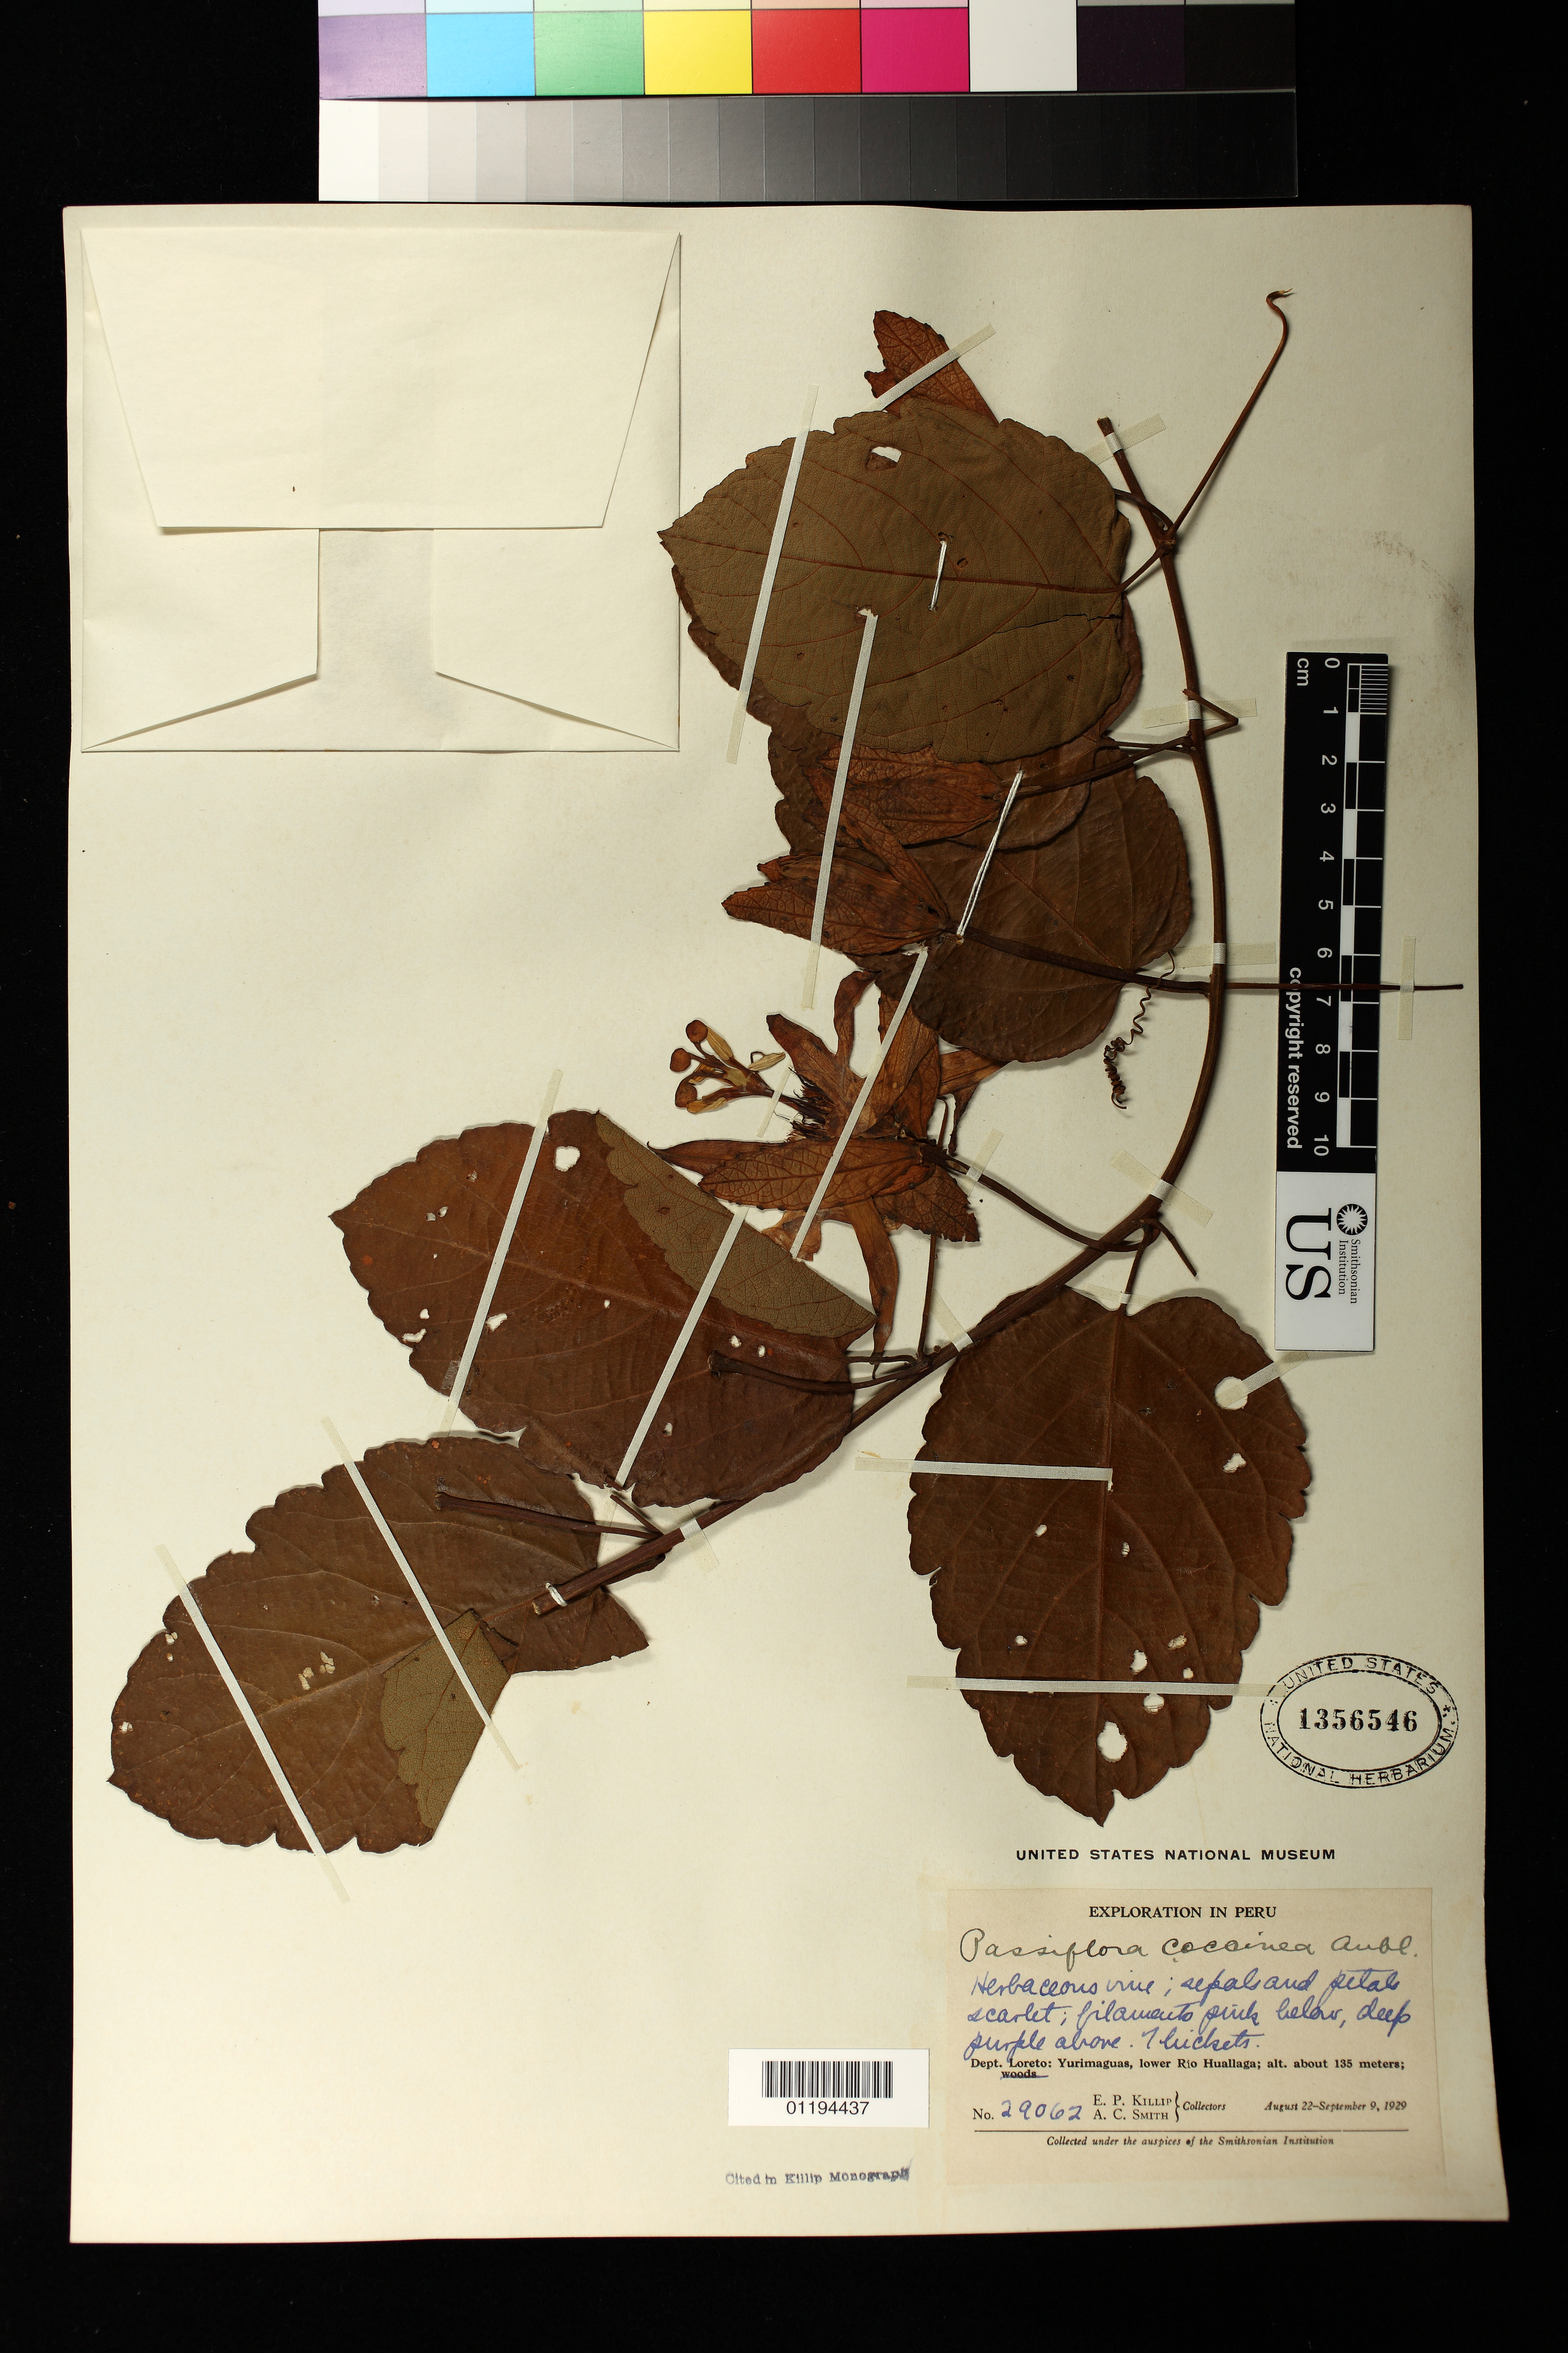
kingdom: Plantae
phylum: Tracheophyta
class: Magnoliopsida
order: Malpighiales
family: Passifloraceae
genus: Passiflora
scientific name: Passiflora coccinea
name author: Aubl.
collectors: E. P. Killip & A. C. Smith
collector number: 29062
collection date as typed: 22 Aug 1929 to 09 Sep 1929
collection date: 1929-08-22/1929-09-09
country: Peru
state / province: Loreto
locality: Thickets.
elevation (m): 135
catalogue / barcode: US 1356546